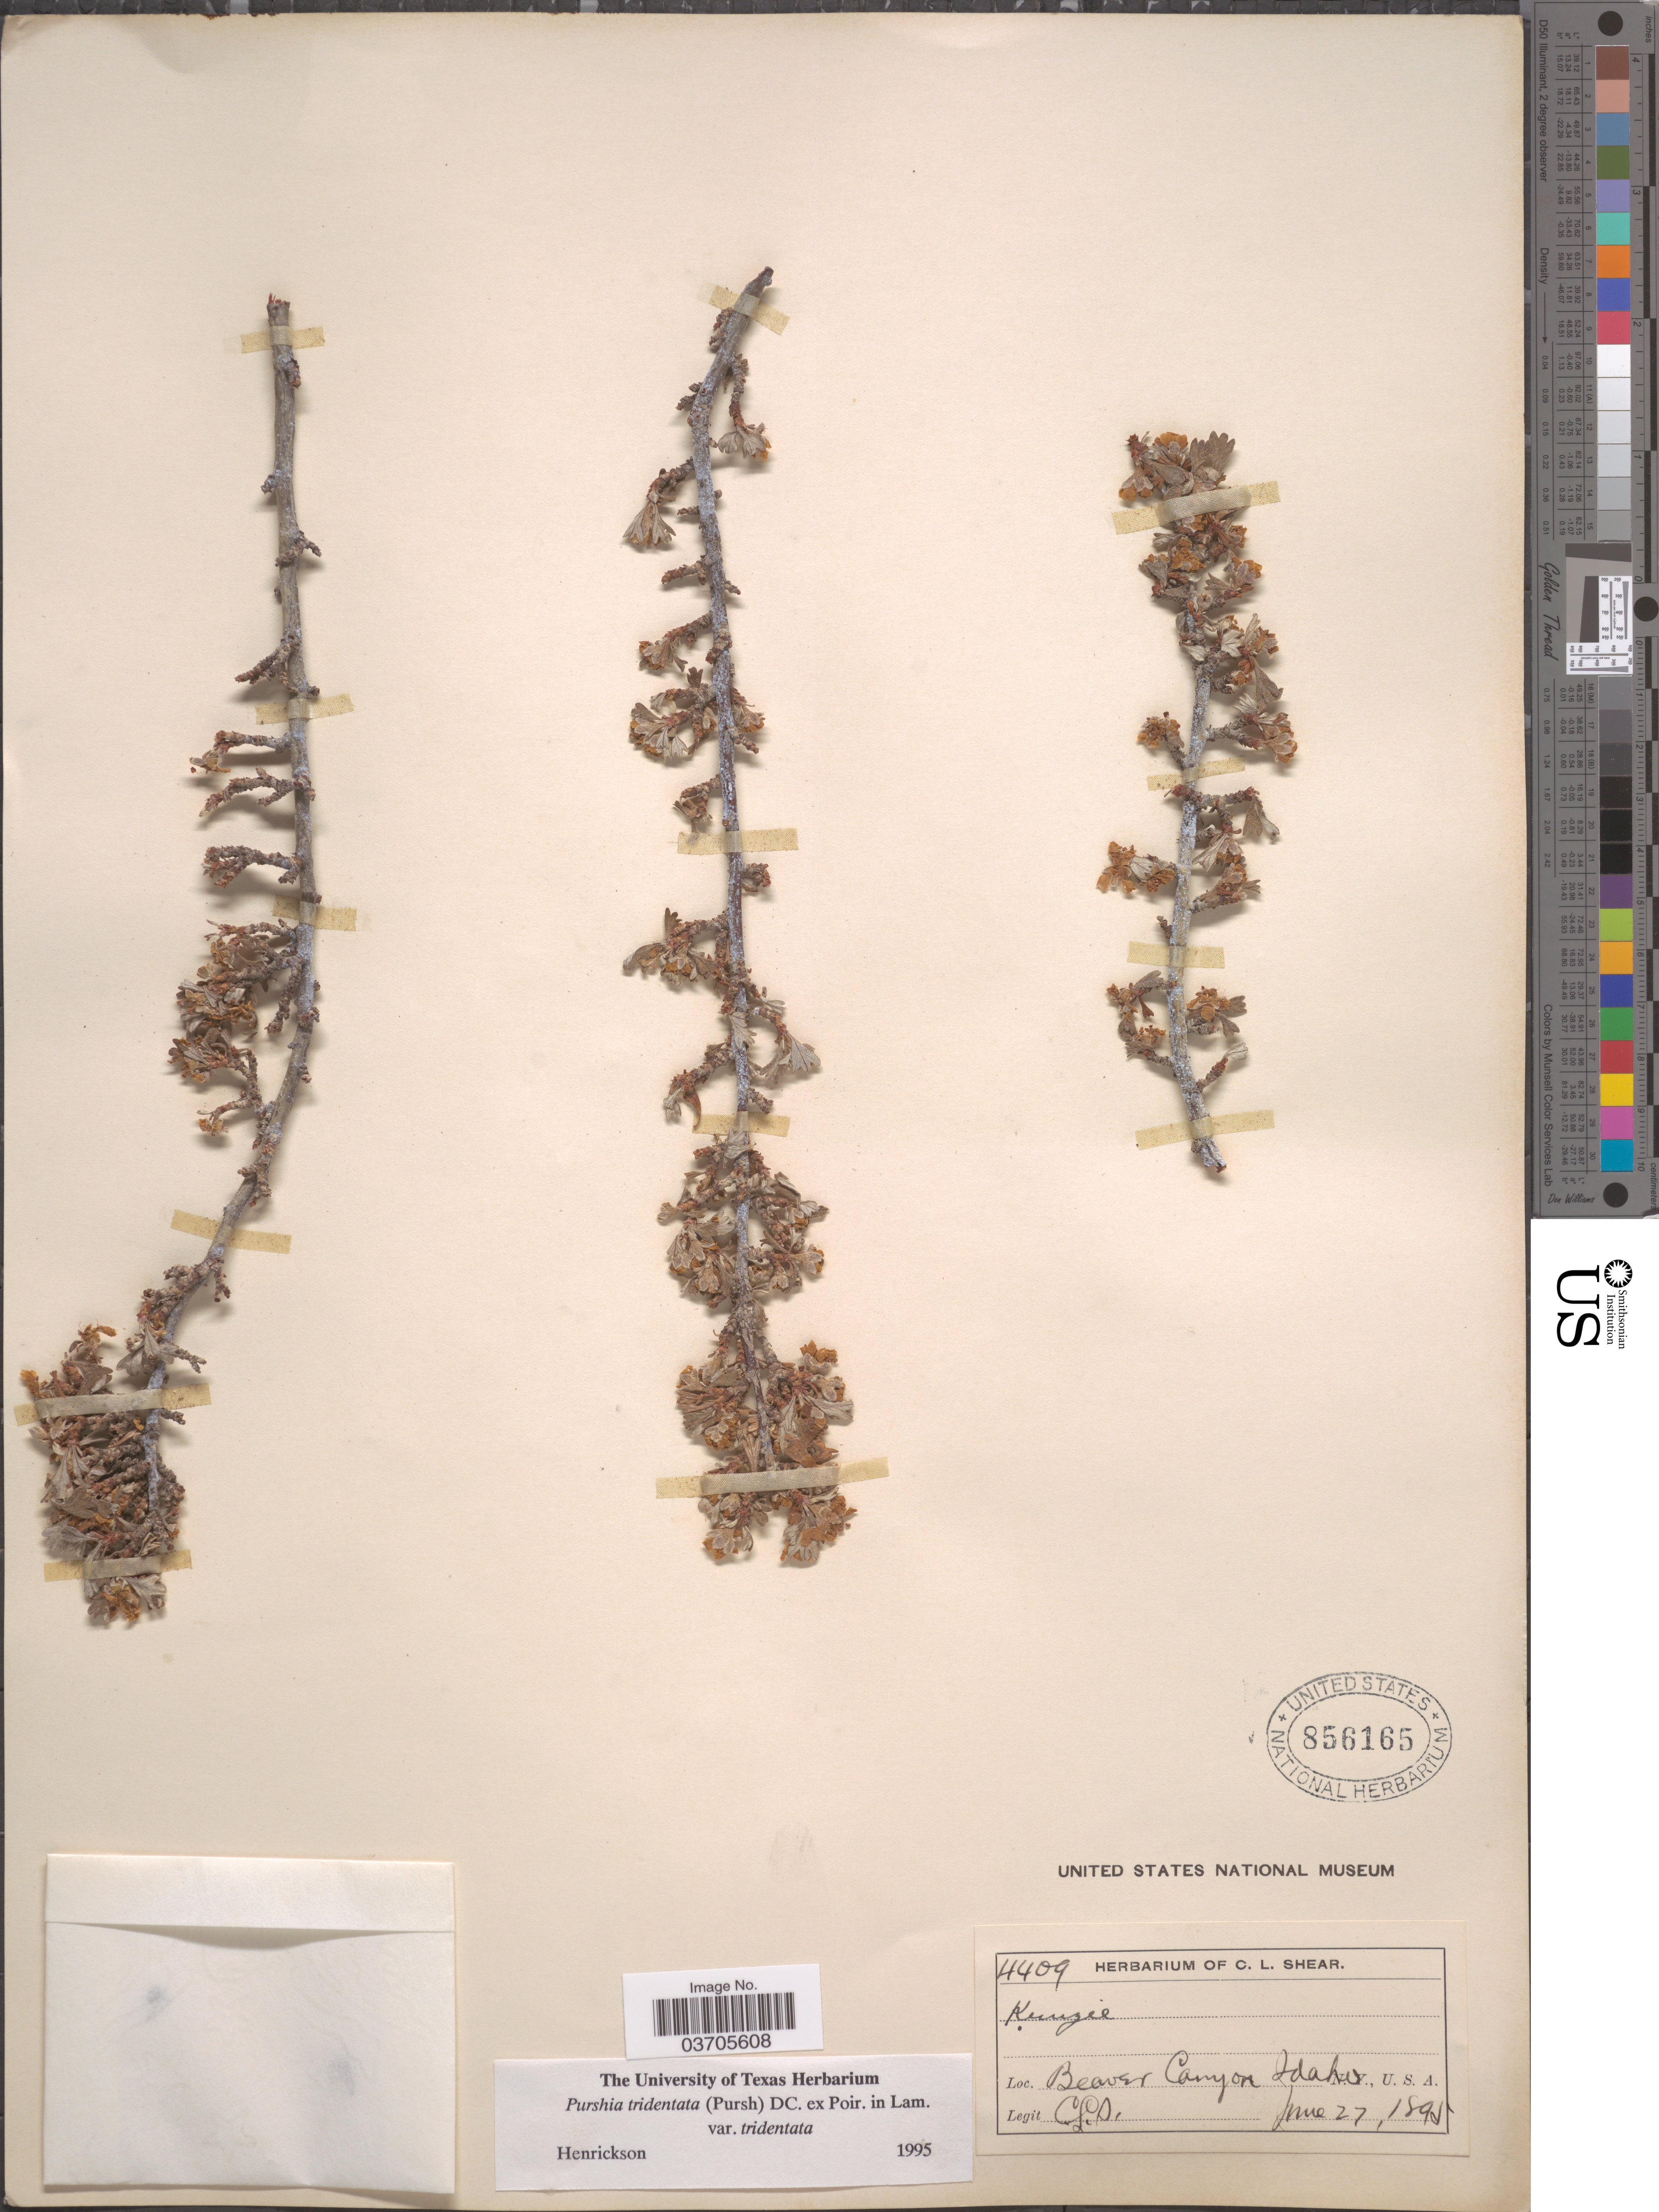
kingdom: Plantae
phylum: Tracheophyta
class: Magnoliopsida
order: Rosales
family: Rosaceae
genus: Purshia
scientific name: Purshia tridentata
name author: (Pursh) DC.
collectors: C. L. Shear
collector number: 4409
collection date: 1895-06-27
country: United States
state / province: Idaho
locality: Beaver Canyon.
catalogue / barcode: US 856165